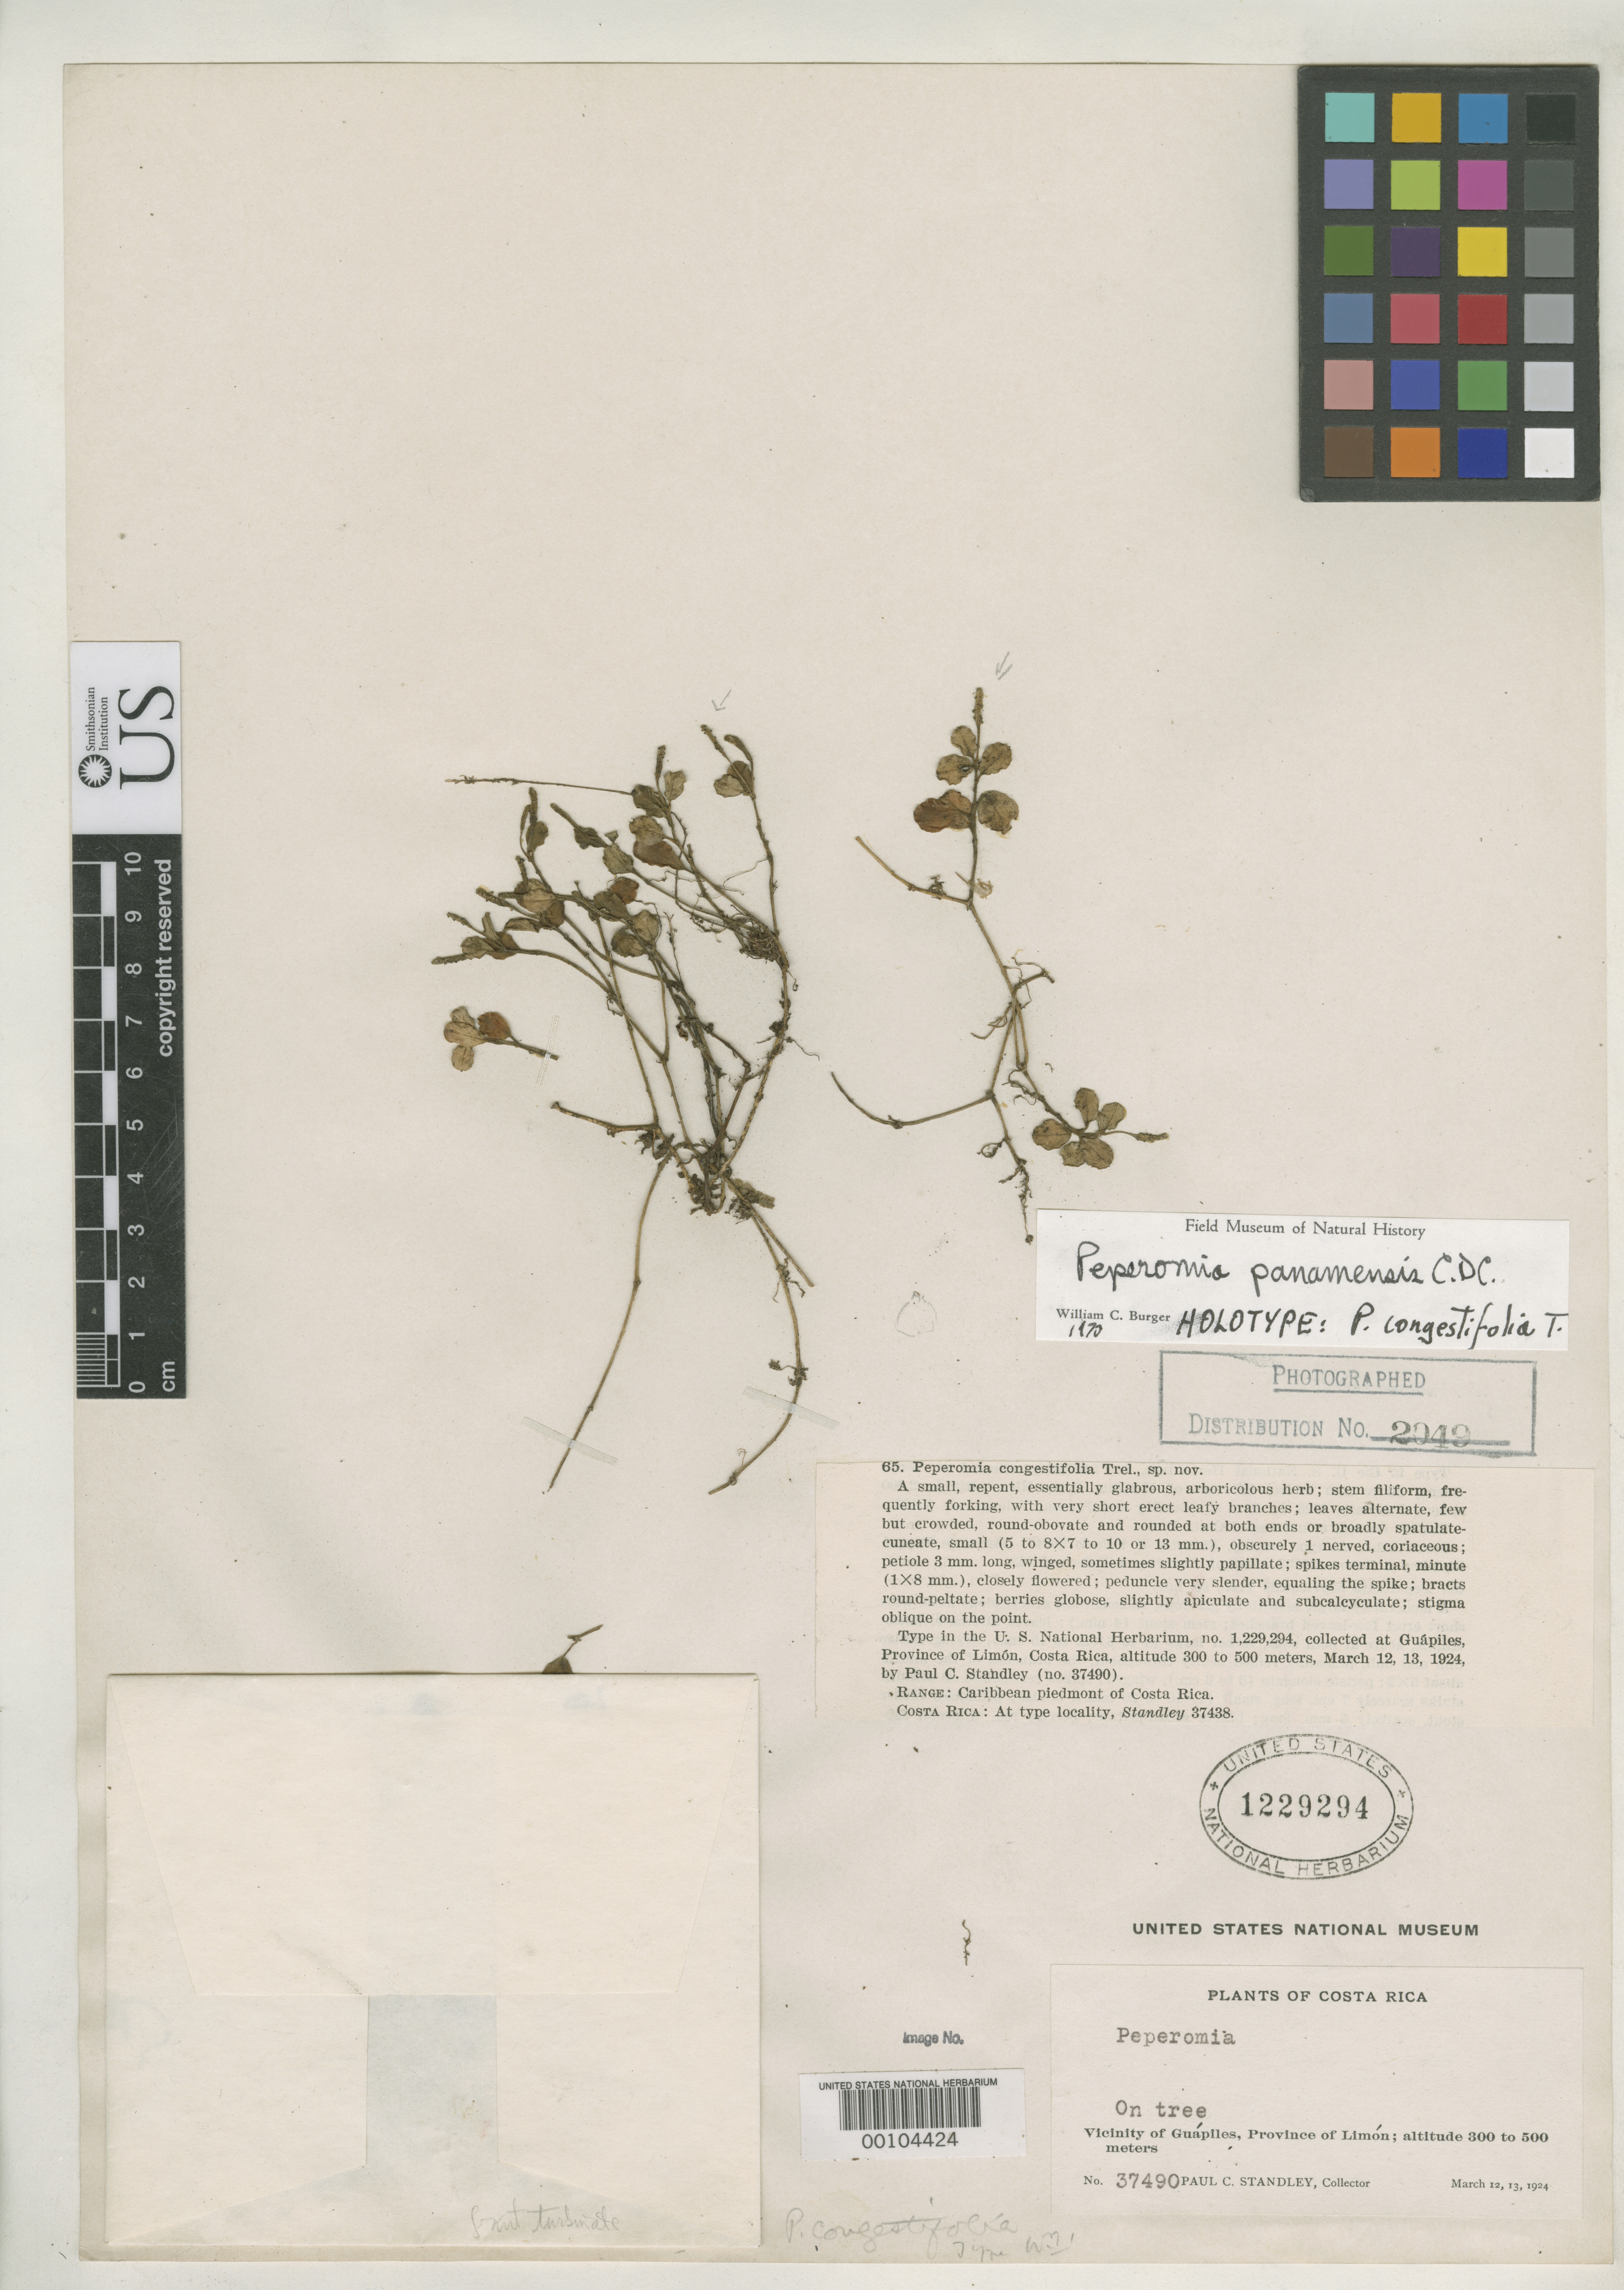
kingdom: Plantae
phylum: Tracheophyta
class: Magnoliopsida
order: Piperales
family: Piperaceae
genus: Peperomia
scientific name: Peperomia congestifolia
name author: Trel.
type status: Holotype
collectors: P. C. Standley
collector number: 37490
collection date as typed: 12 Mar 1924 to 13 Mar 1924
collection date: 1924-03-12/1924-03-13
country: Costa Rica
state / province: Limón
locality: Vicinity of Guapiles.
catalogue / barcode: US 1229294